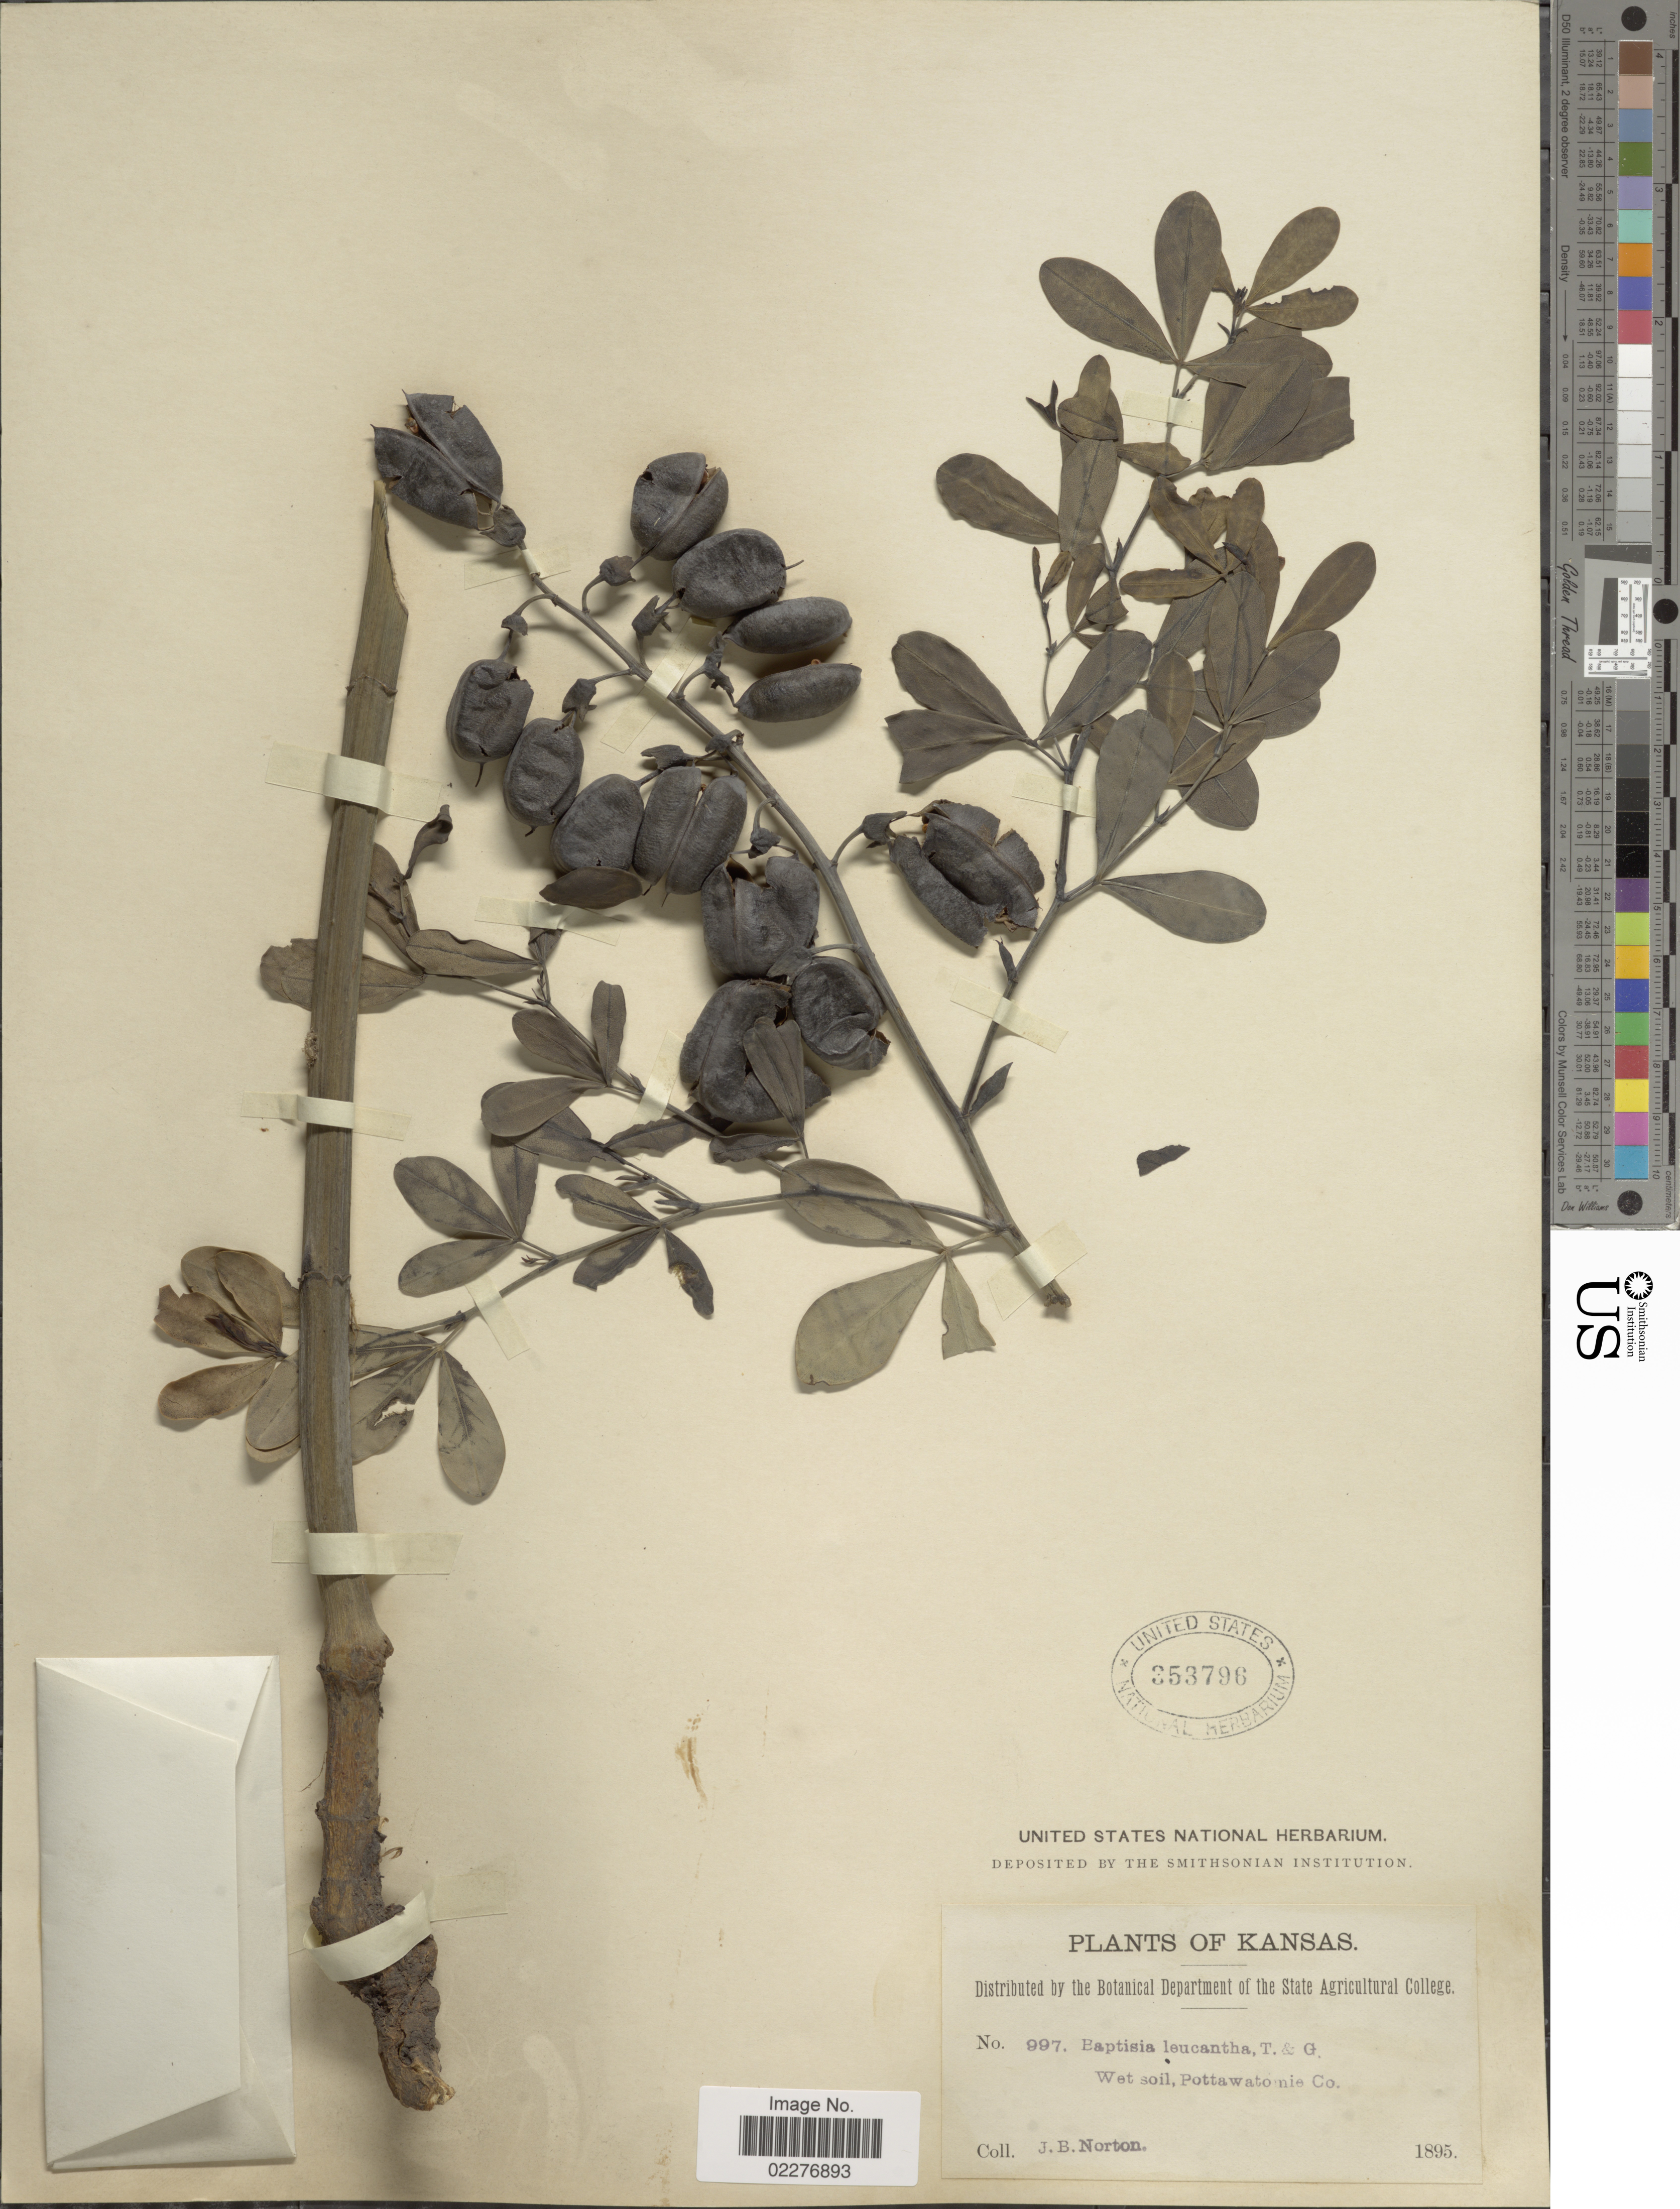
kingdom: Plantae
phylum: Tracheophyta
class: Magnoliopsida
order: Fabales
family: Fabaceae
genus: Baptisia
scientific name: Baptisia leucophaea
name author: Nutt.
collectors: J. B. Norton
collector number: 997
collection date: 1895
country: United States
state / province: Kansas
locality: Wet soil, Pottawatomie Co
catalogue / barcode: US 353796